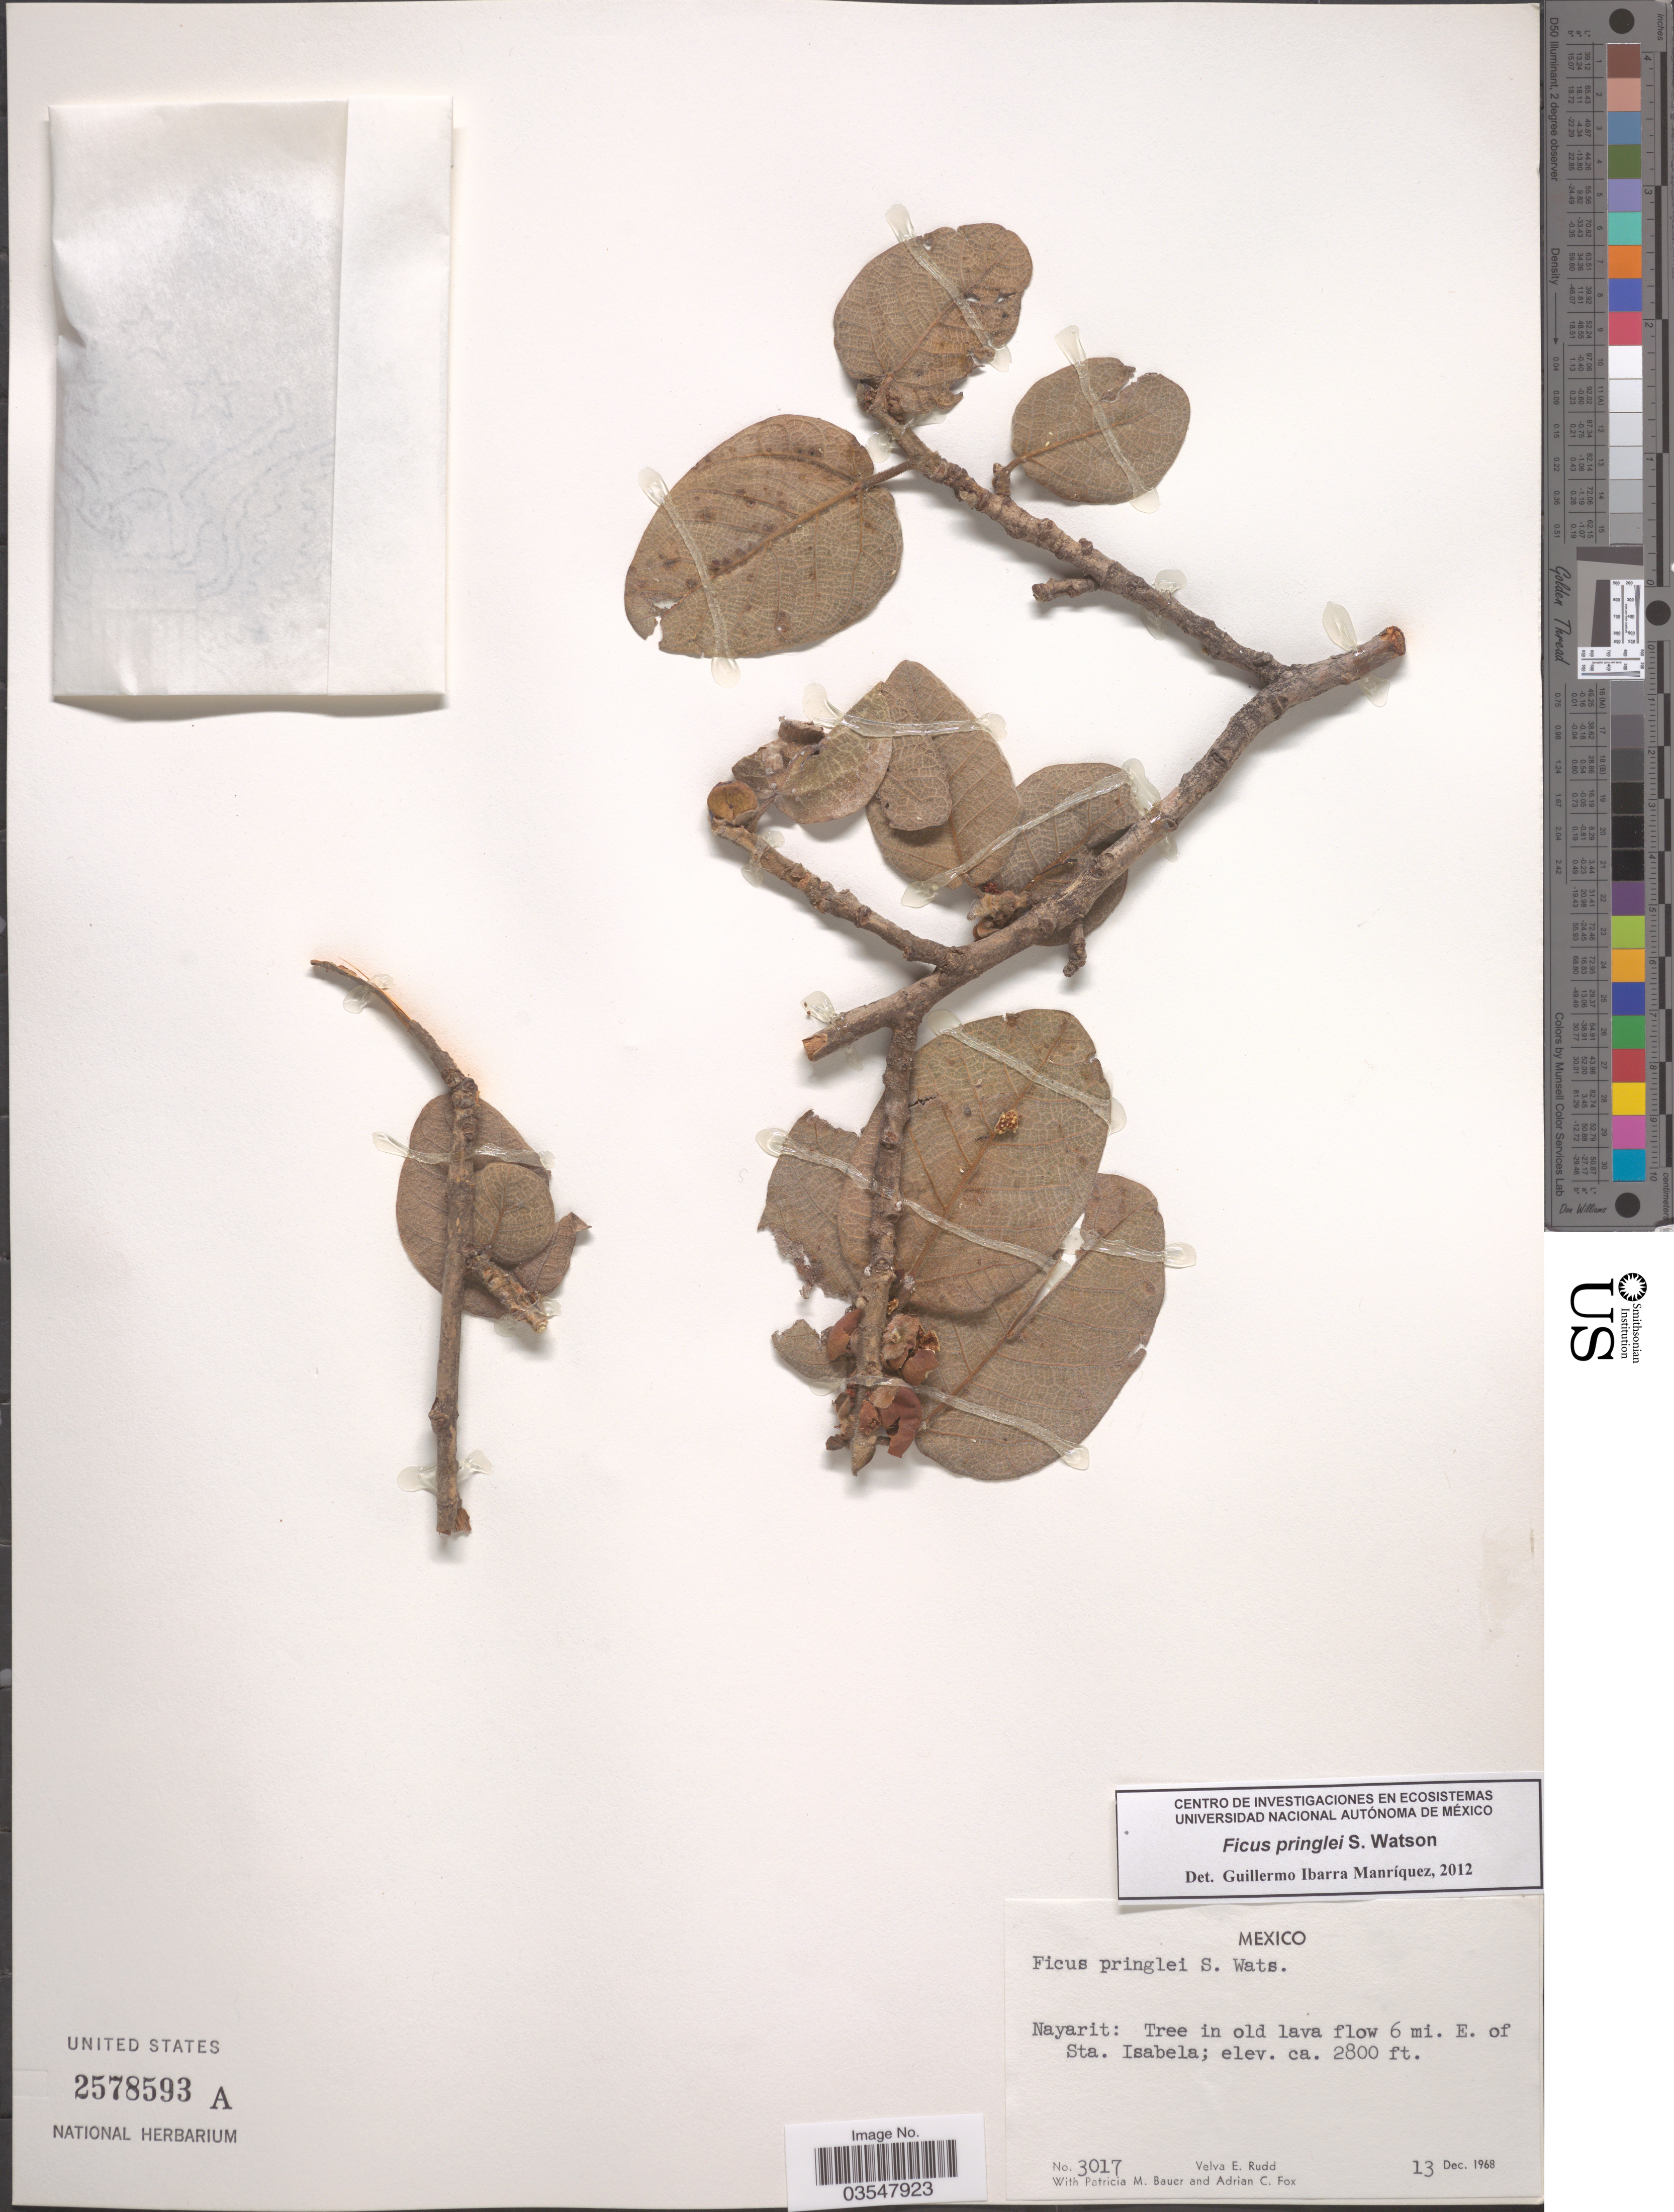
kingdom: Plantae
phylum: Tracheophyta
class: Magnoliopsida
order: Rosales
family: Moraceae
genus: Ficus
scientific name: Ficus pringlei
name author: S. Watson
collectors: V. E. Rudd, P. Bauer & A. Fox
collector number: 3017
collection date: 1968-12-13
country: Mexico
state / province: Nayarit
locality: Tree in old lava flow 6 mi. E. of Sta. Isabela.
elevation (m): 853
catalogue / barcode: US 2578593A